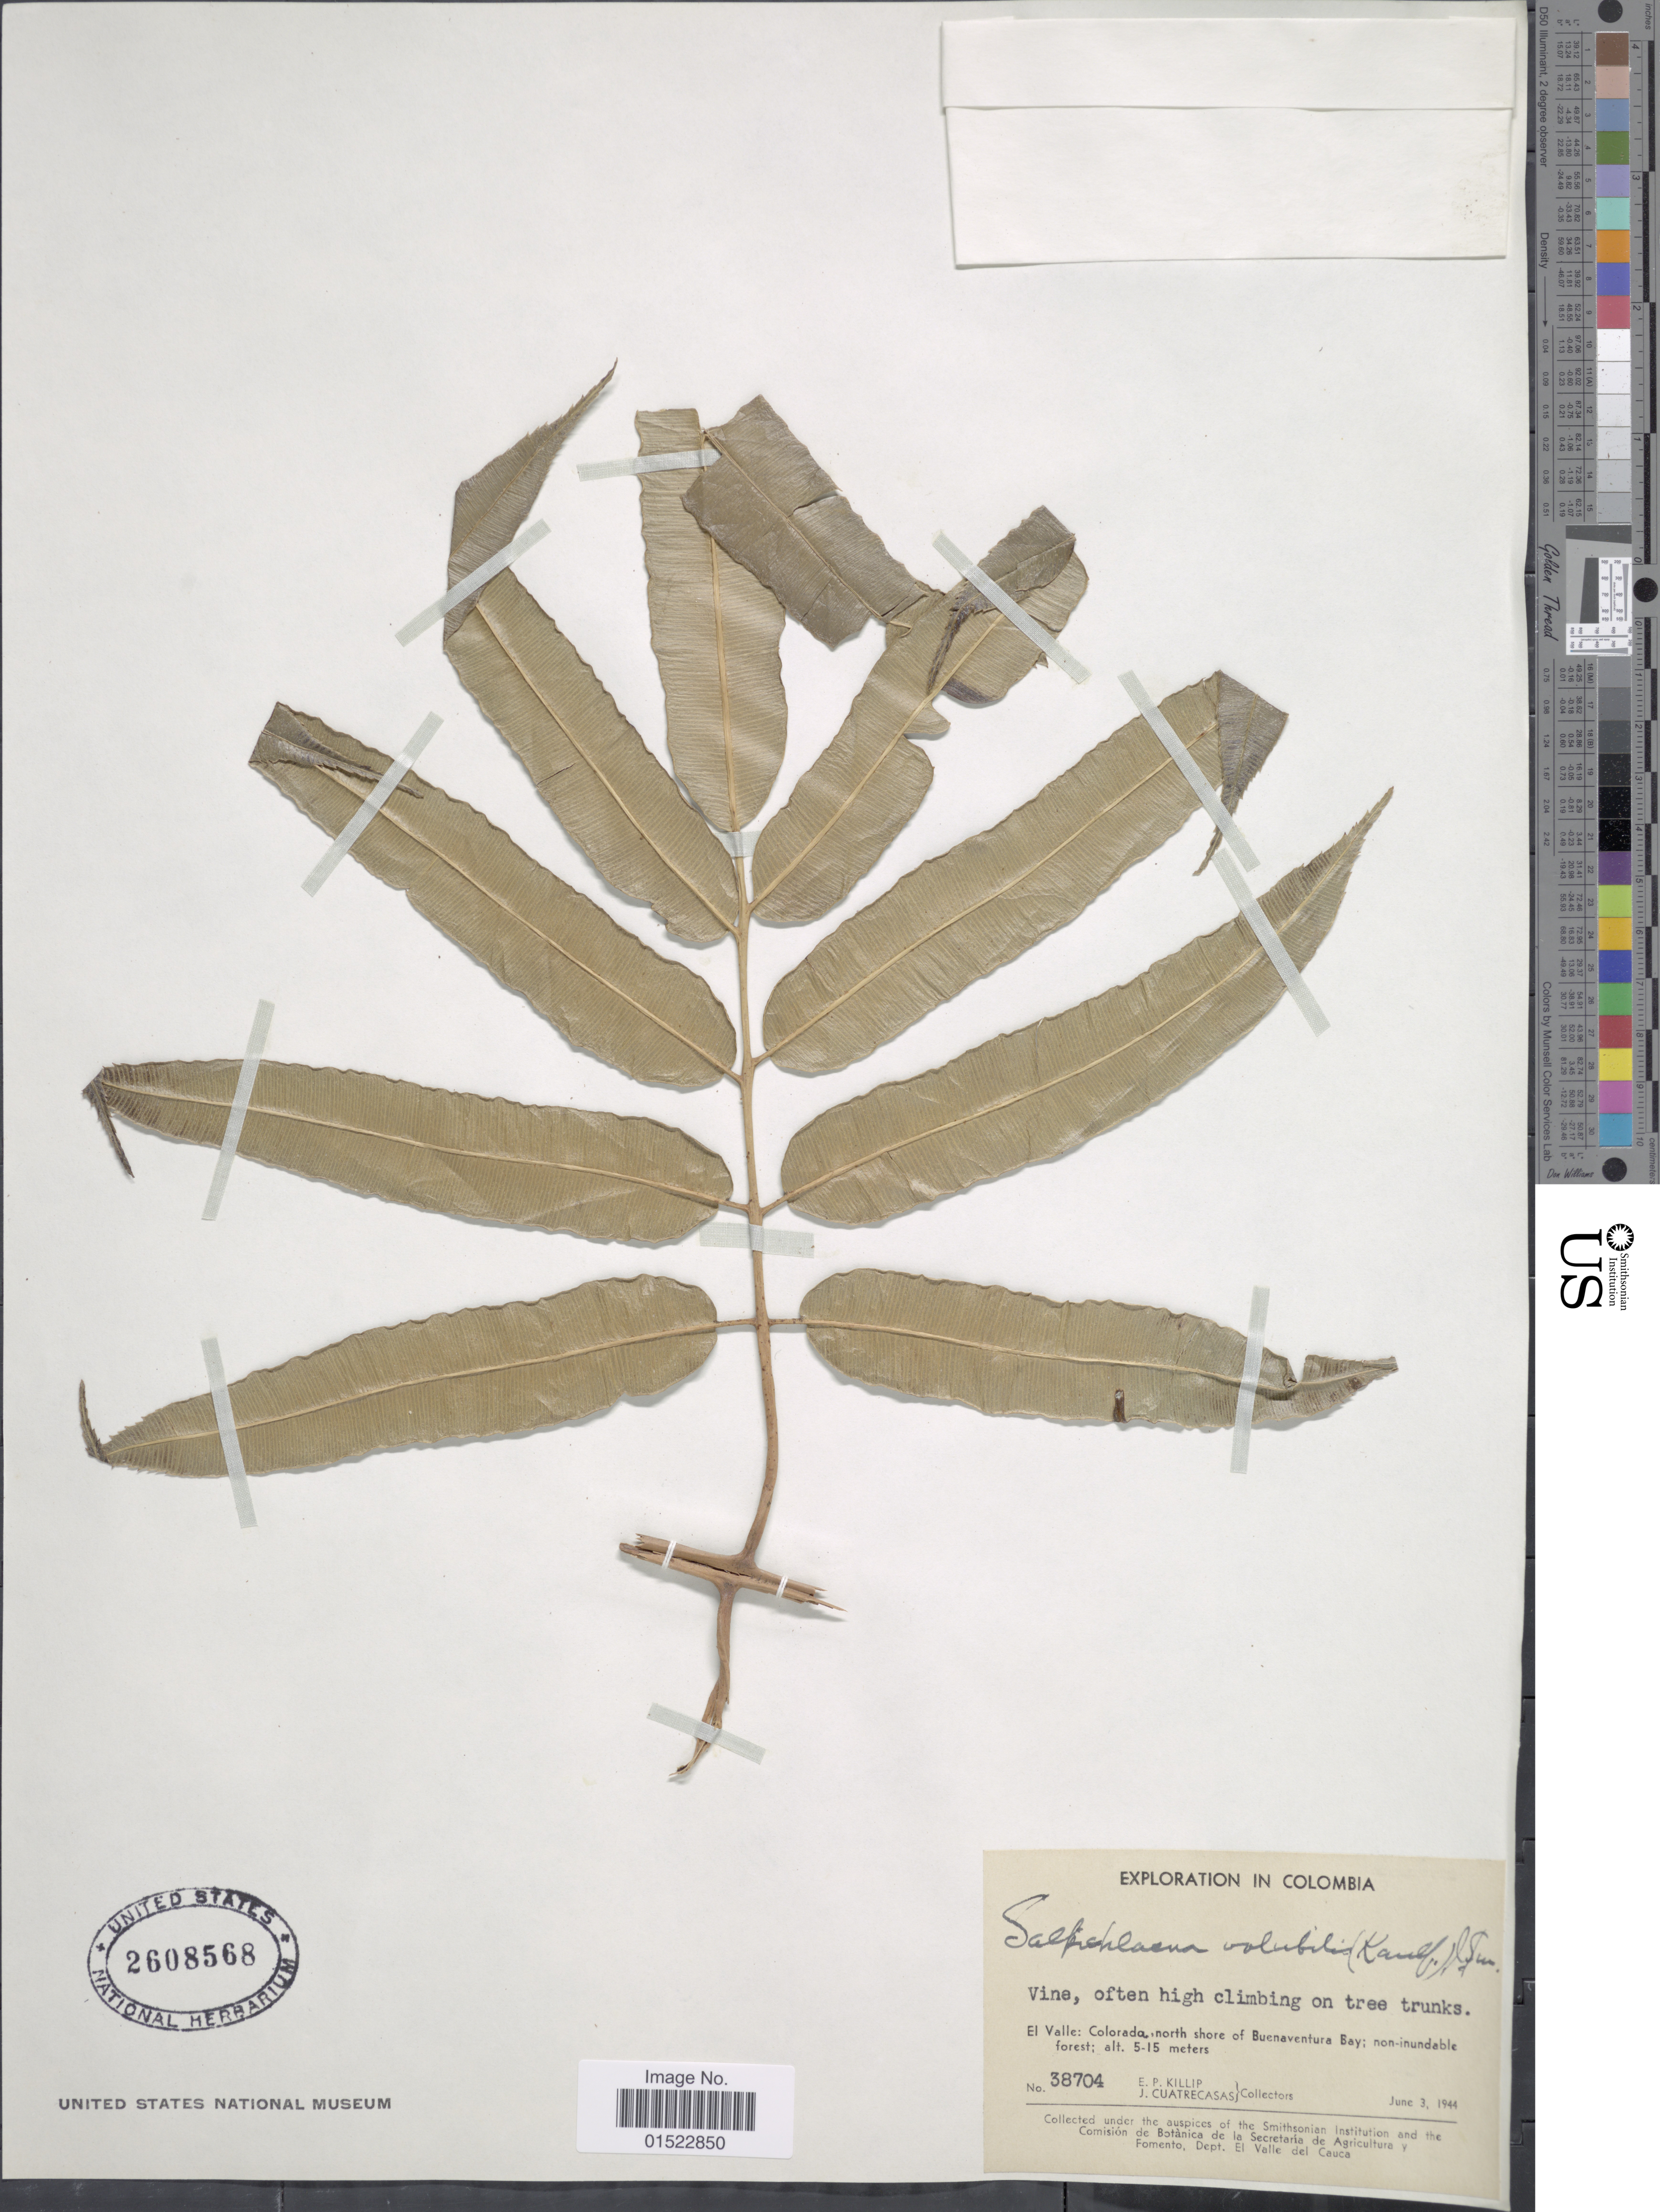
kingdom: Plantae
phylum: Tracheophyta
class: Polypodiopsida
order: Polypodiales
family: Blechnaceae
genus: Salpichlaena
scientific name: Salpichlaena volubilis subsp. volubilis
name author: (Kaulf.) J. Sm.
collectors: E. P. Killip & J. Cuatrecasas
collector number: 38704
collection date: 1944-06-03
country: Colombia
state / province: Valle del Cauca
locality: El Valle: Colorado, north shore of Buenaventura Bay, non-inundable forest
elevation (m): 5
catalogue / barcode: US 2608568